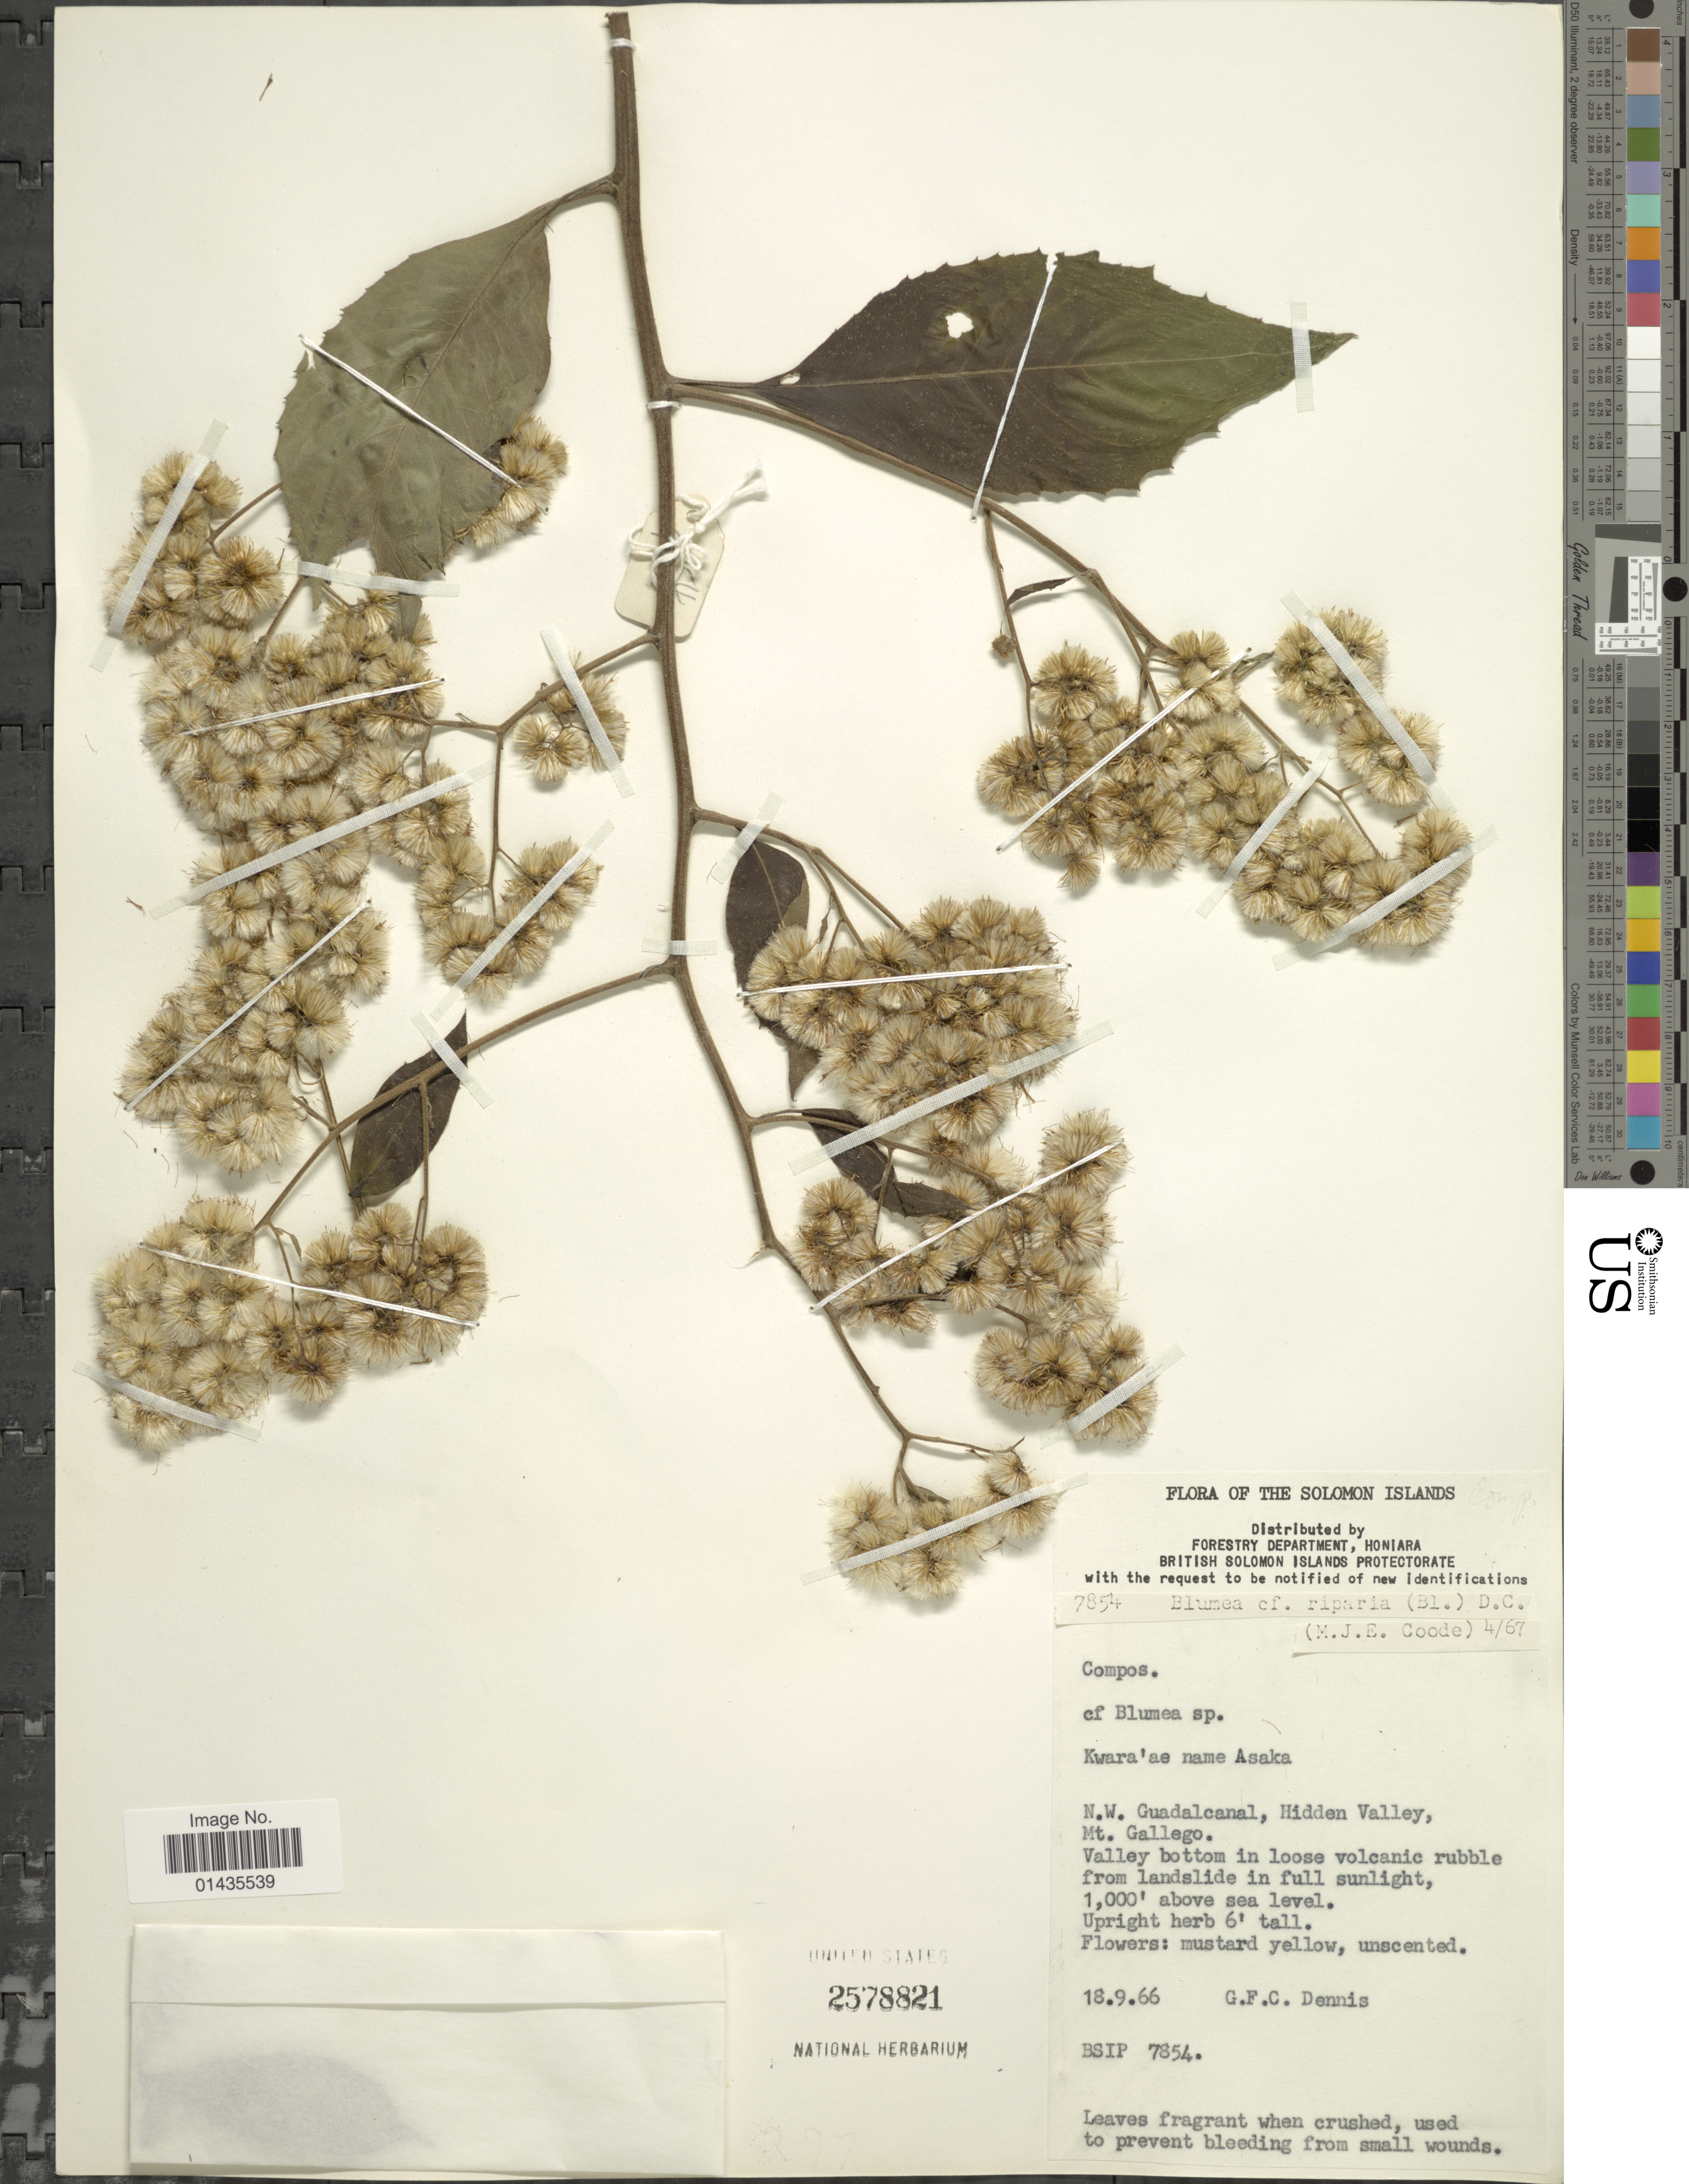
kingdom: Plantae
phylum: Tracheophyta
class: Magnoliopsida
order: Asterales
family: Asteraceae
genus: Blumea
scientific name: Blumea riparia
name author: (Blume) DC.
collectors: G. Dennis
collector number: BSIP7854*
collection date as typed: Transcribed d/m/y: 18/9/66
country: Solomon Islands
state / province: Solomon Islands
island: Guadalcanal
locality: N. W. Guadalcanal, Hideen Valley, Mt. Gallego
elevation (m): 305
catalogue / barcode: US 2578821